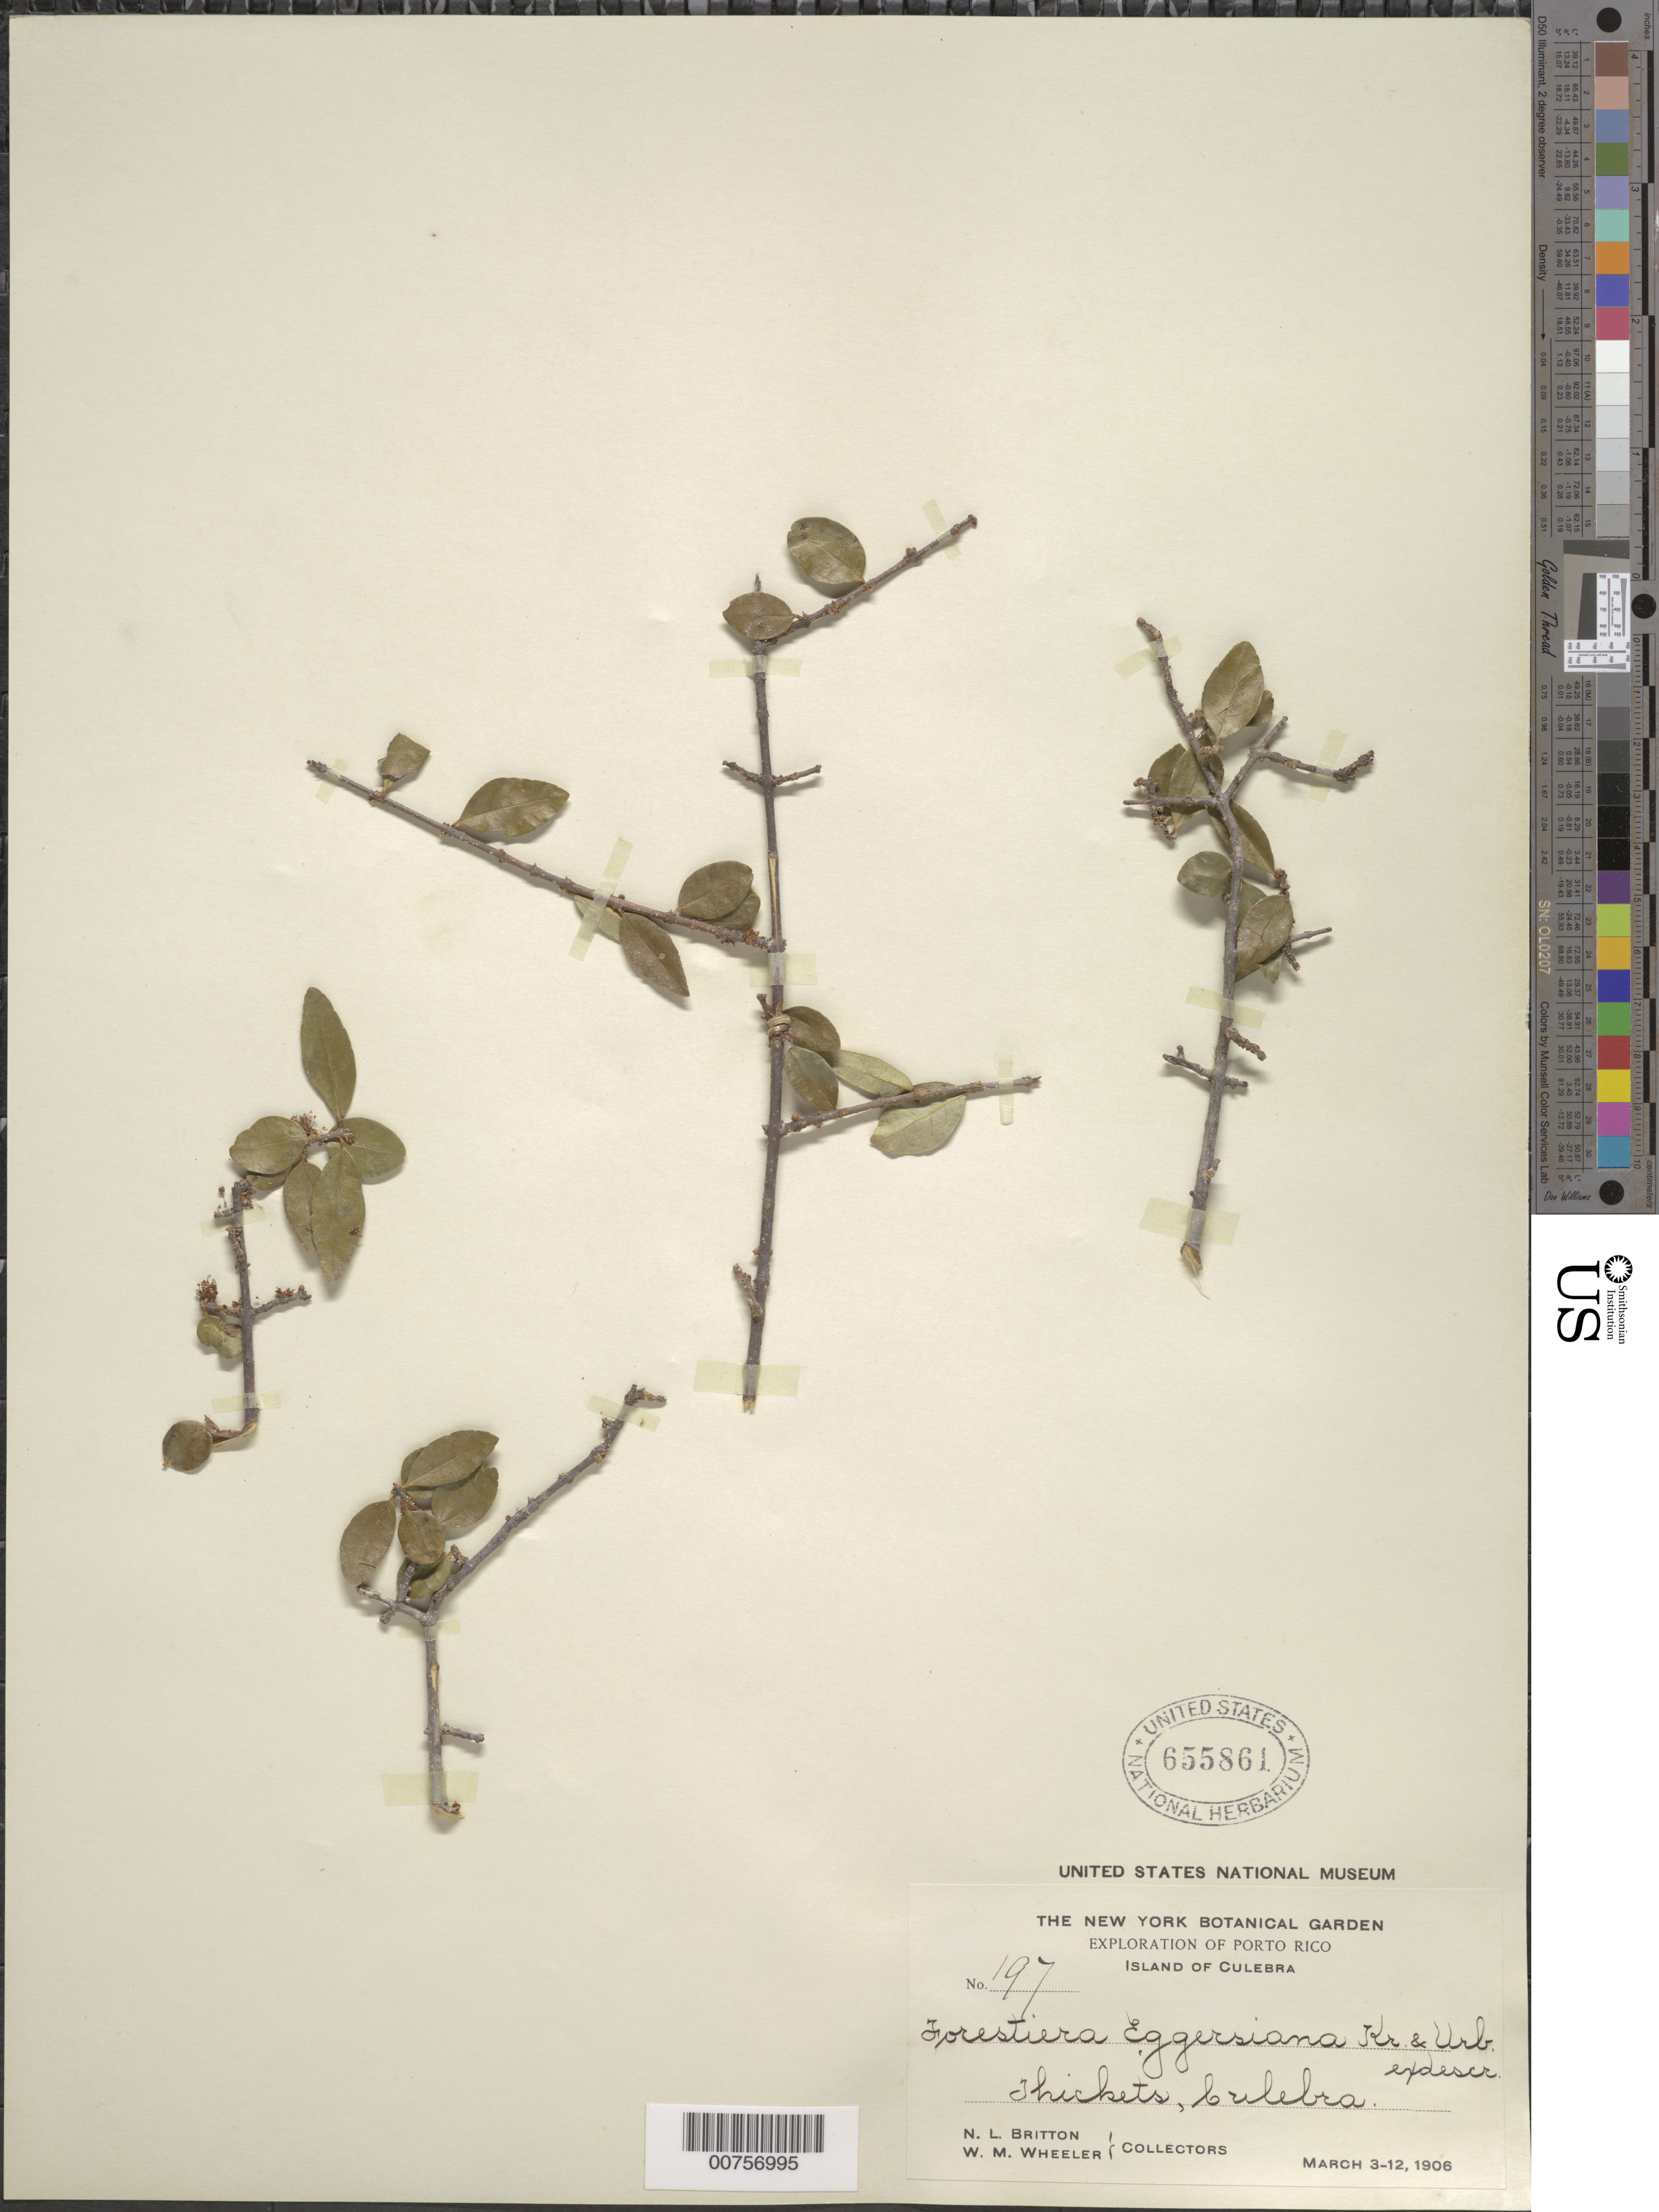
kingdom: Plantae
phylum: Tracheophyta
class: Magnoliopsida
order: Lamiales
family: Oleaceae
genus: Forestiera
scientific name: Forestiera eggersiana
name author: Krug & Urb.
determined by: Brooks, Cecil J.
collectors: N. Britton & W. Wheeler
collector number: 197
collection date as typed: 03 Mar 1906 to 12 Mar 1906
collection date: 1906-03-03/1906-03-12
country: Puerto Rico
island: Culebra I.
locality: Culebra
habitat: Thickets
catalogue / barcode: US 655861